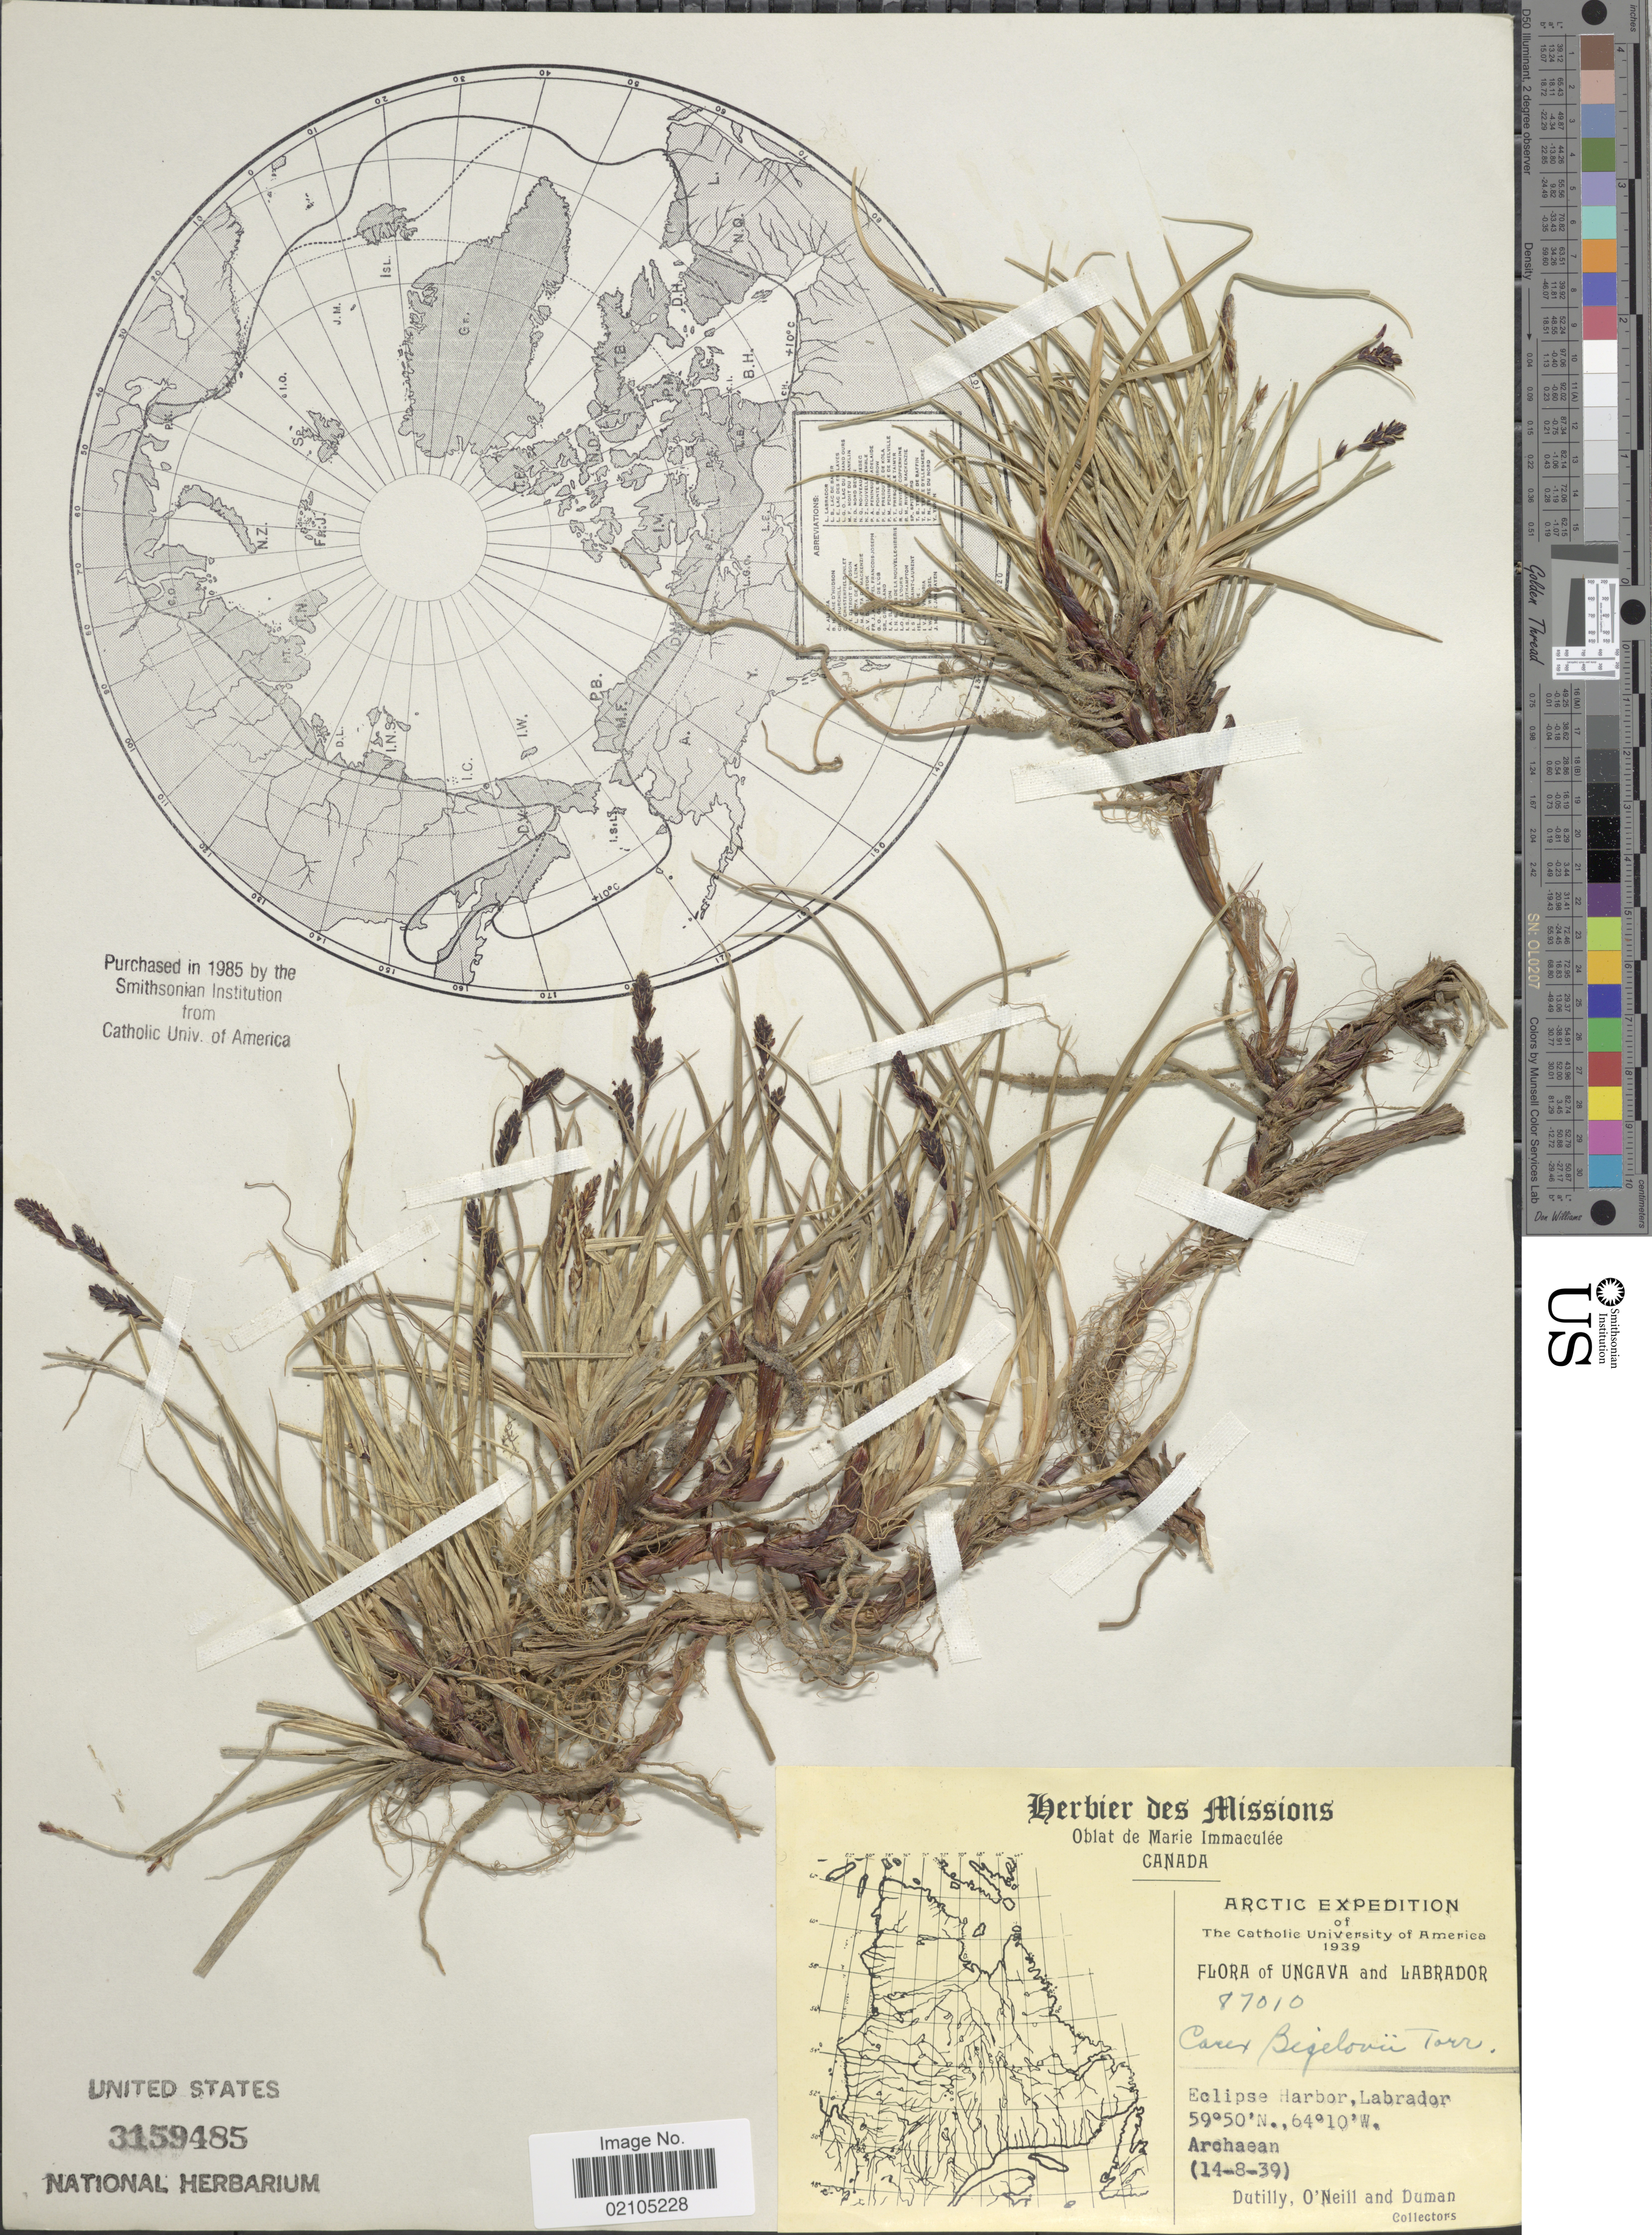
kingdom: Plantae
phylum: Tracheophyta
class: Liliopsida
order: Poales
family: Cyperaceae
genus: Carex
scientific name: Carex bigelowii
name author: Torr. ex Schwein.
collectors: -. Dutilly, -. O'Neill & -. Duman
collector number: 87010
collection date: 1939-08-14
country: Canada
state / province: Newfoundland and Labrador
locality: Arctic, Eclipse Harbor, Labrador. Archaean.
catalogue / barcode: US 3159485